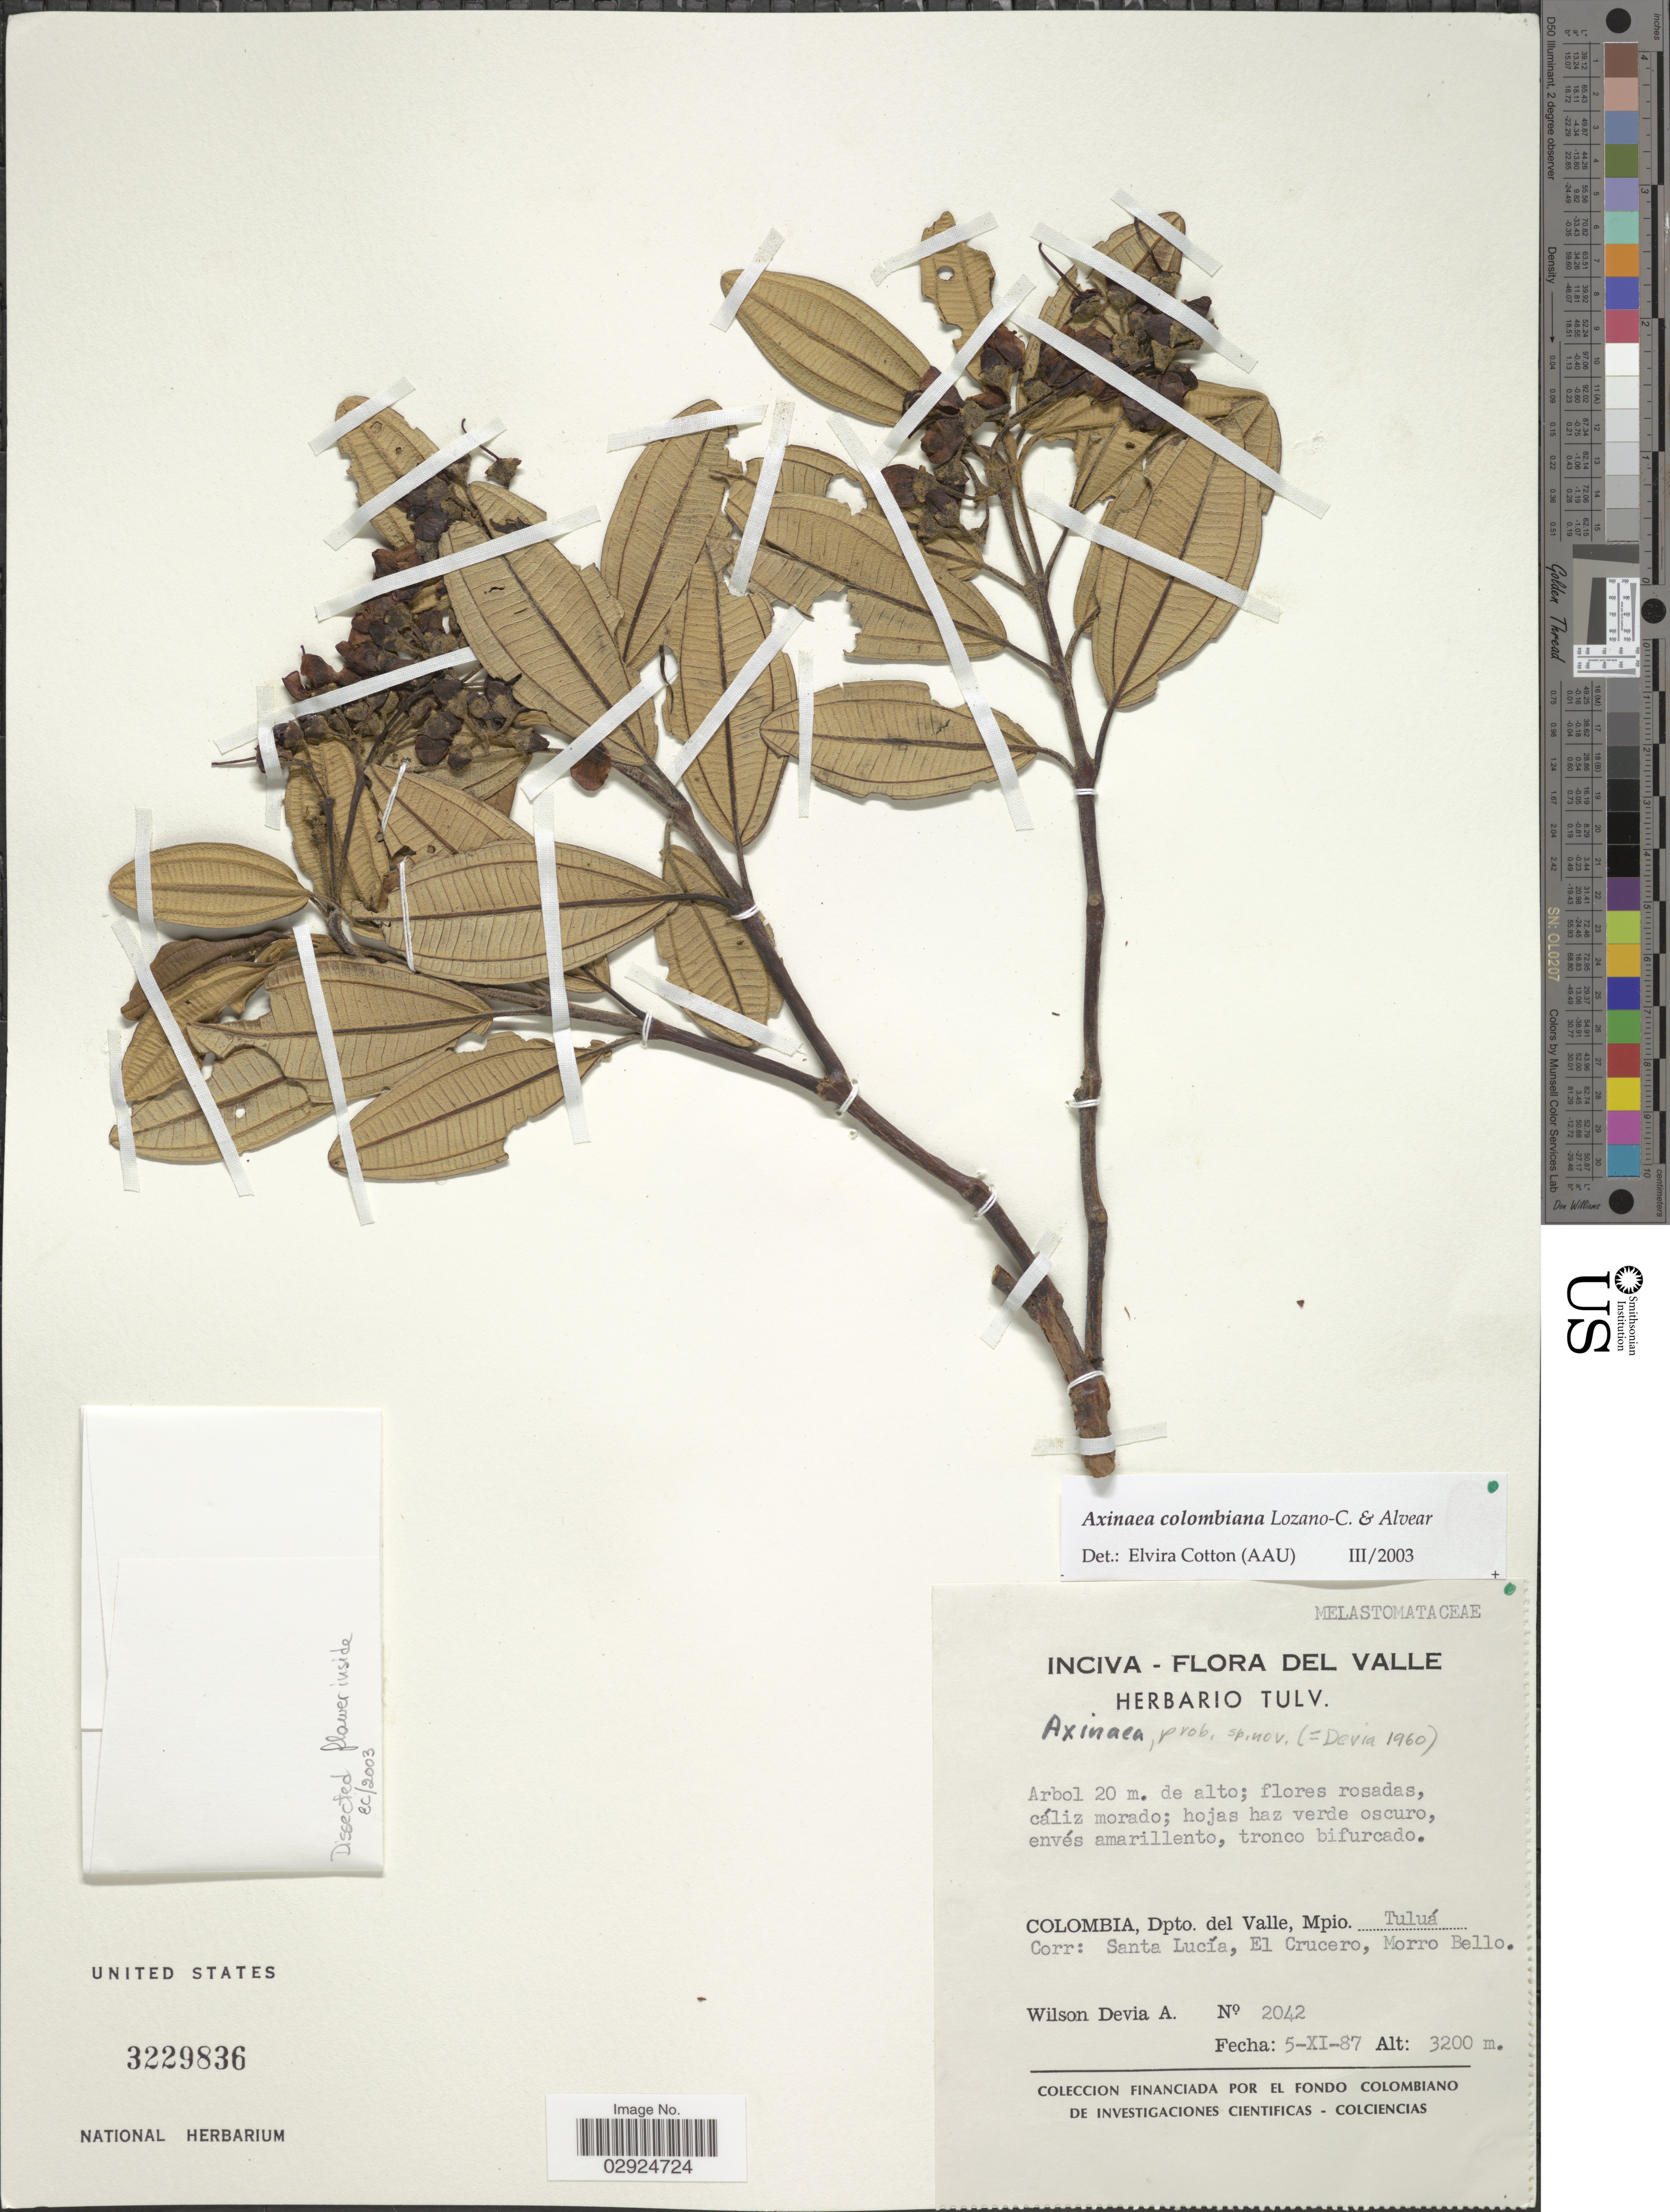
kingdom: Plantae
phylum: Tracheophyta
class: Magnoliopsida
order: Myrtales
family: Melastomataceae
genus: Axinaea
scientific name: Axinaea colombiana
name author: Lozano & Alvear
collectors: W. Devia A.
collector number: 2042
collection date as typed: Transcribed d/m/y: 5/11/87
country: Colombia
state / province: Valle del Cauca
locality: Dpto. del Valle, Mpio. Tuluá. Corr: Santa Lucía, El Crucero, Morro Bello.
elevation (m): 3200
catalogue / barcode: US 3229836